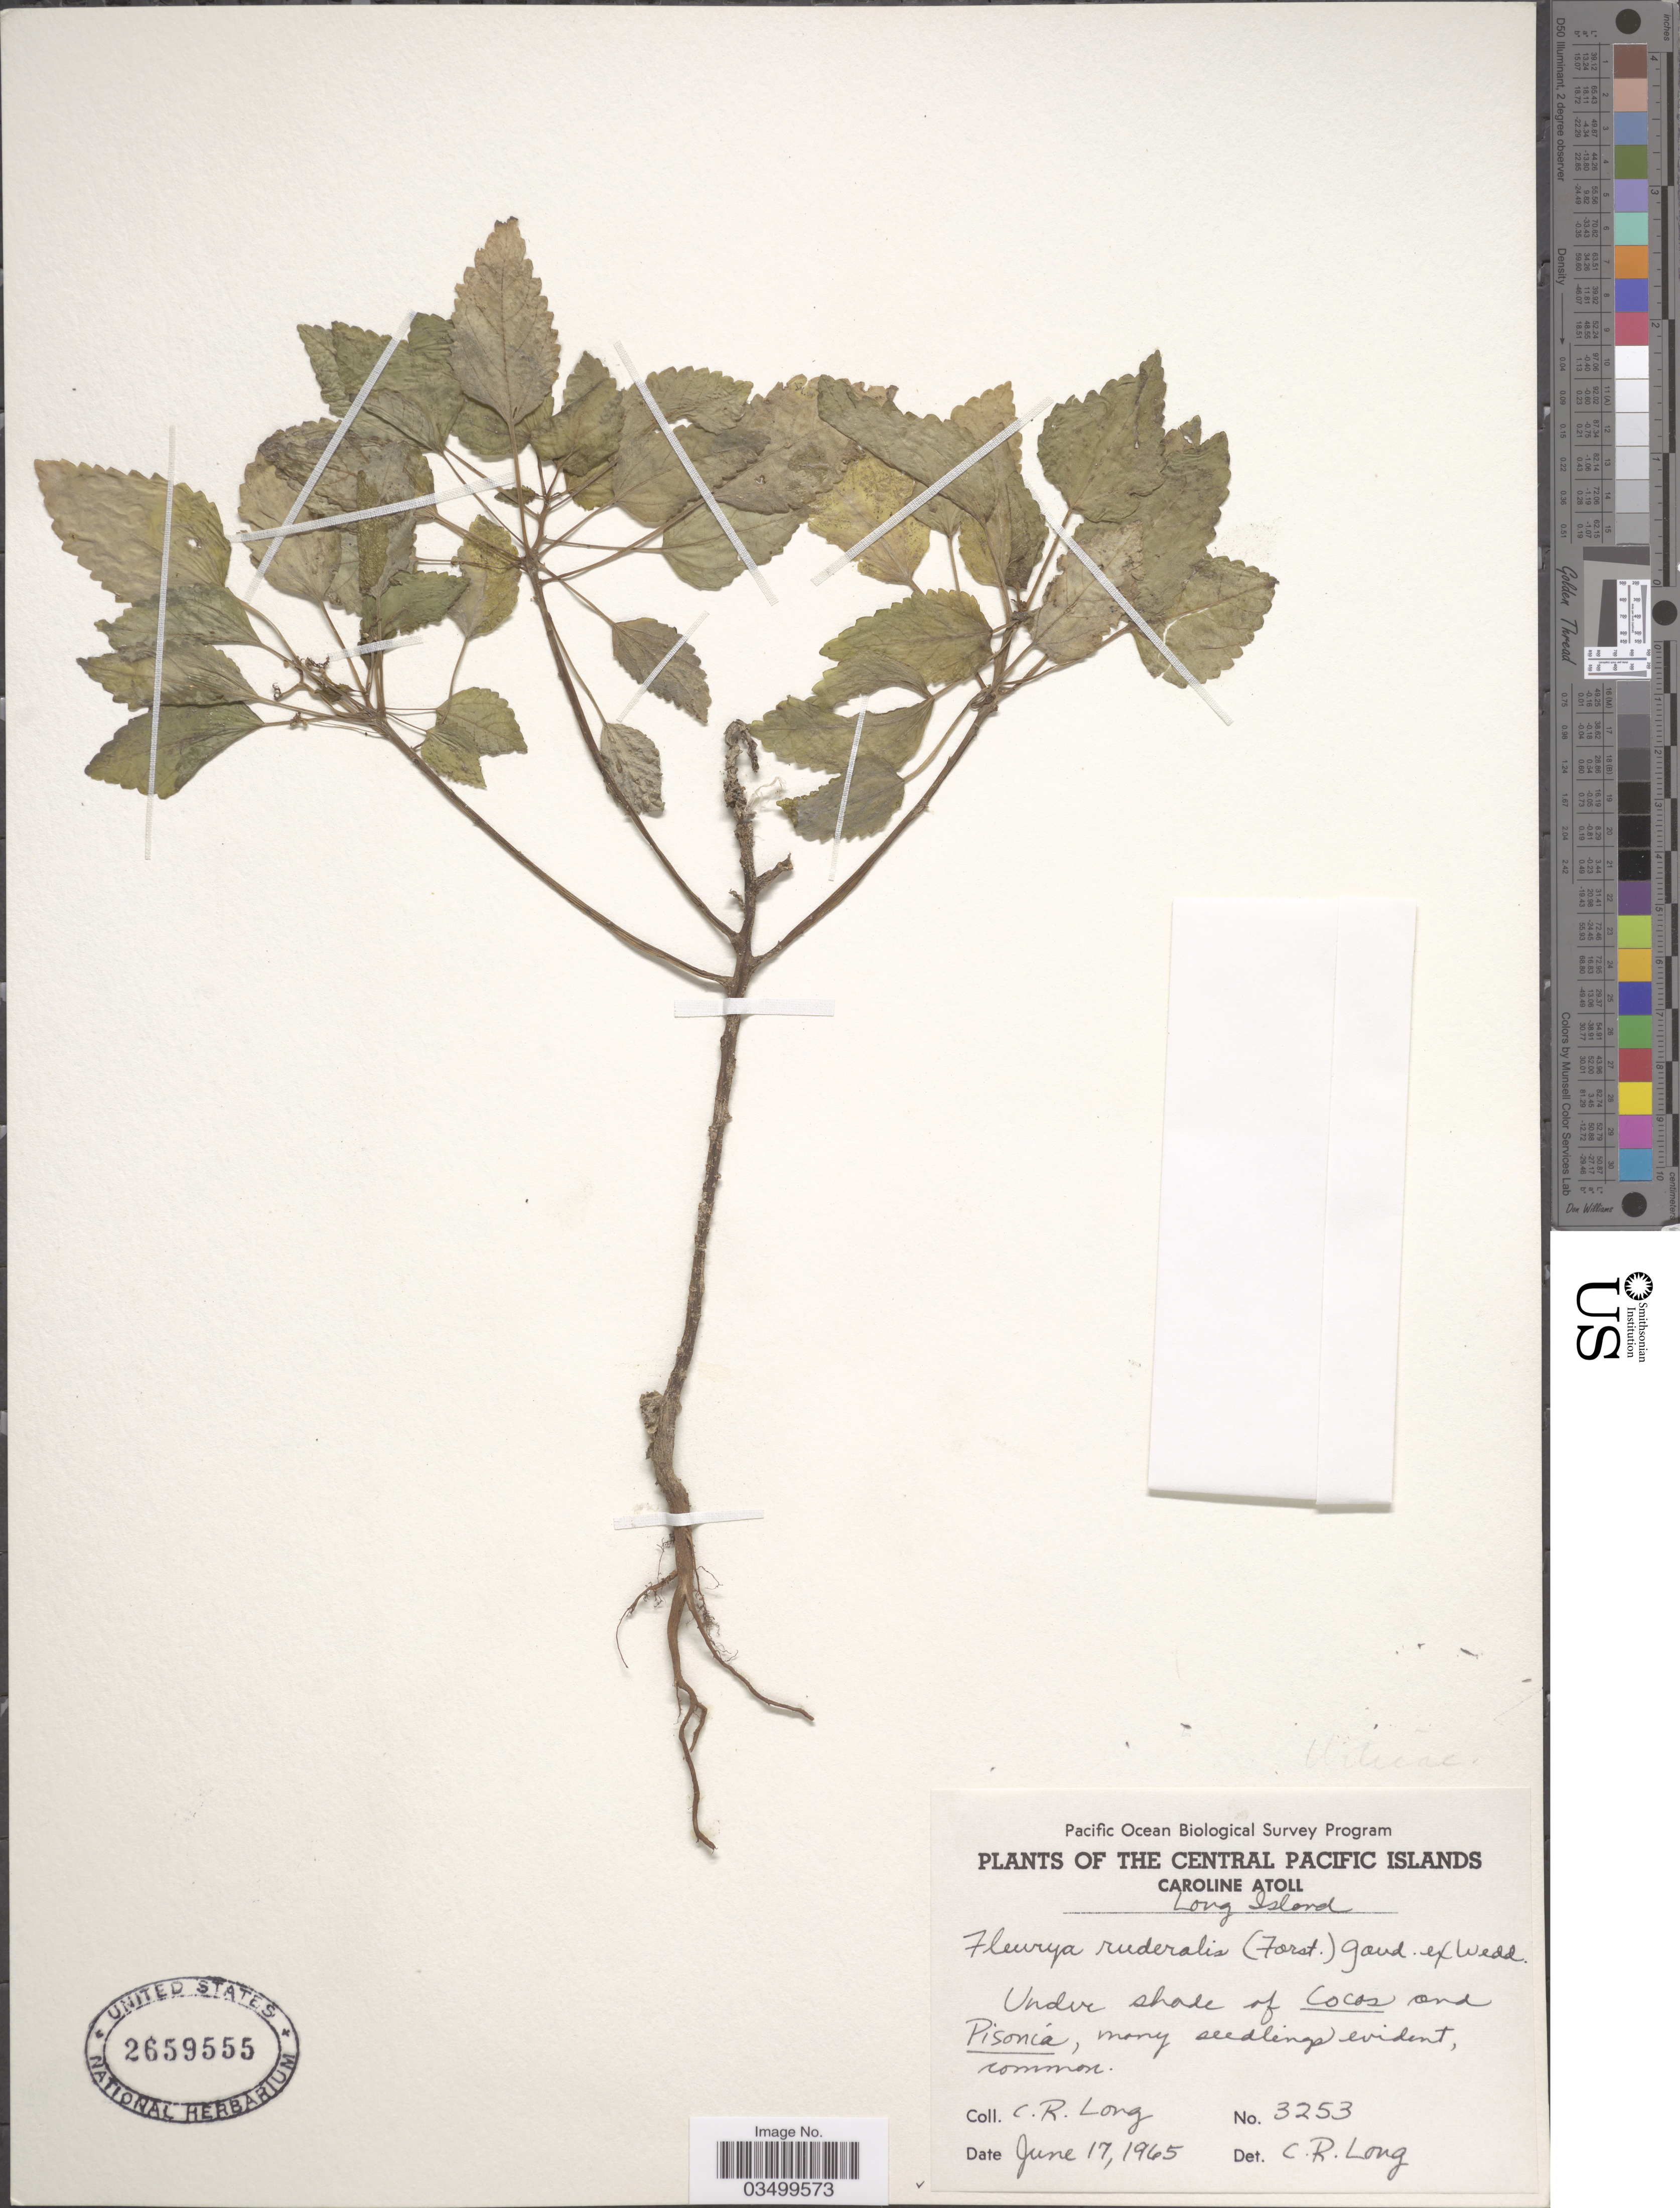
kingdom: Plantae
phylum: Tracheophyta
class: Magnoliopsida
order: Rosales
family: Urticaceae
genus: Laportea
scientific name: Laportea ruderalis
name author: (G. Forst.) Chew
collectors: C. R. Long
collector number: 3253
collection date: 1965-06-17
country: Kiribati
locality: Central Pacific Islands. Caroline Atoll. South Island.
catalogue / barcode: US 2659555